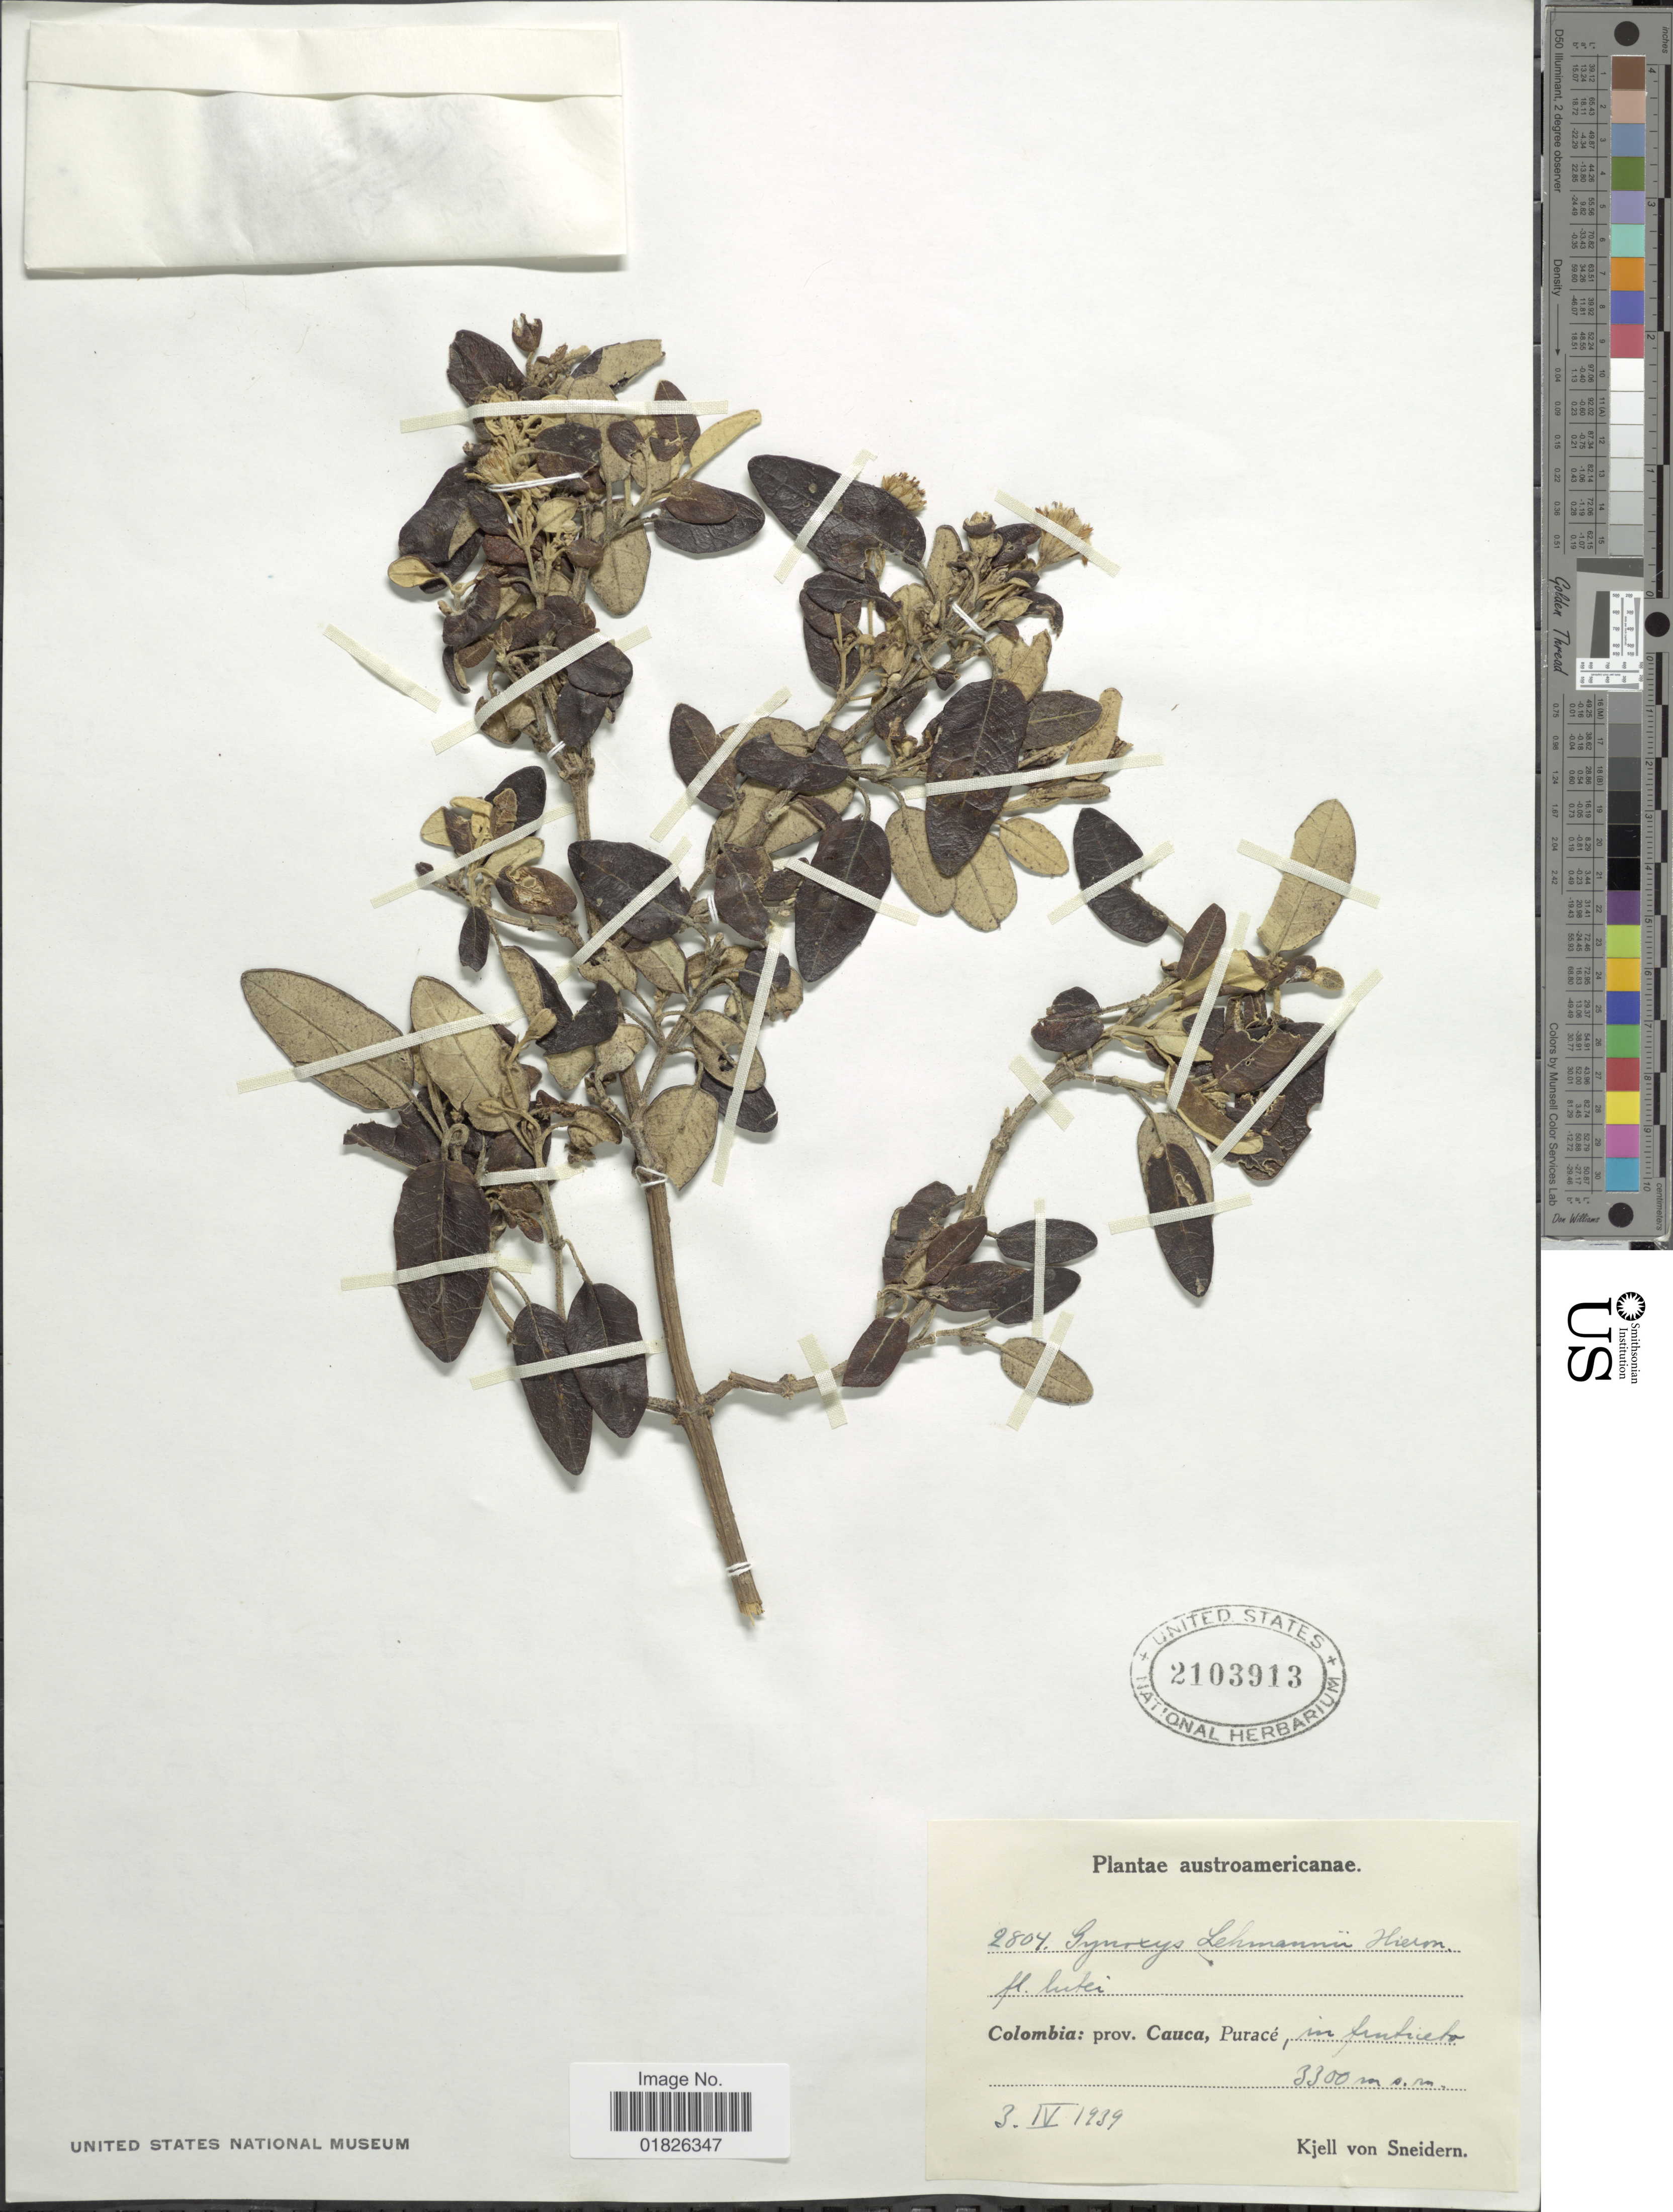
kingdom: Plantae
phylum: Tracheophyta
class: Magnoliopsida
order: Asterales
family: Asteraceae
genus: Gynoxys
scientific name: Gynoxys lehmannii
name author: Hieron.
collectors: K. von Sneidern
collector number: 2804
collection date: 1939-04-03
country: Colombia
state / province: Cauca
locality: Purace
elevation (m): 3300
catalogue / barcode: US 2103913